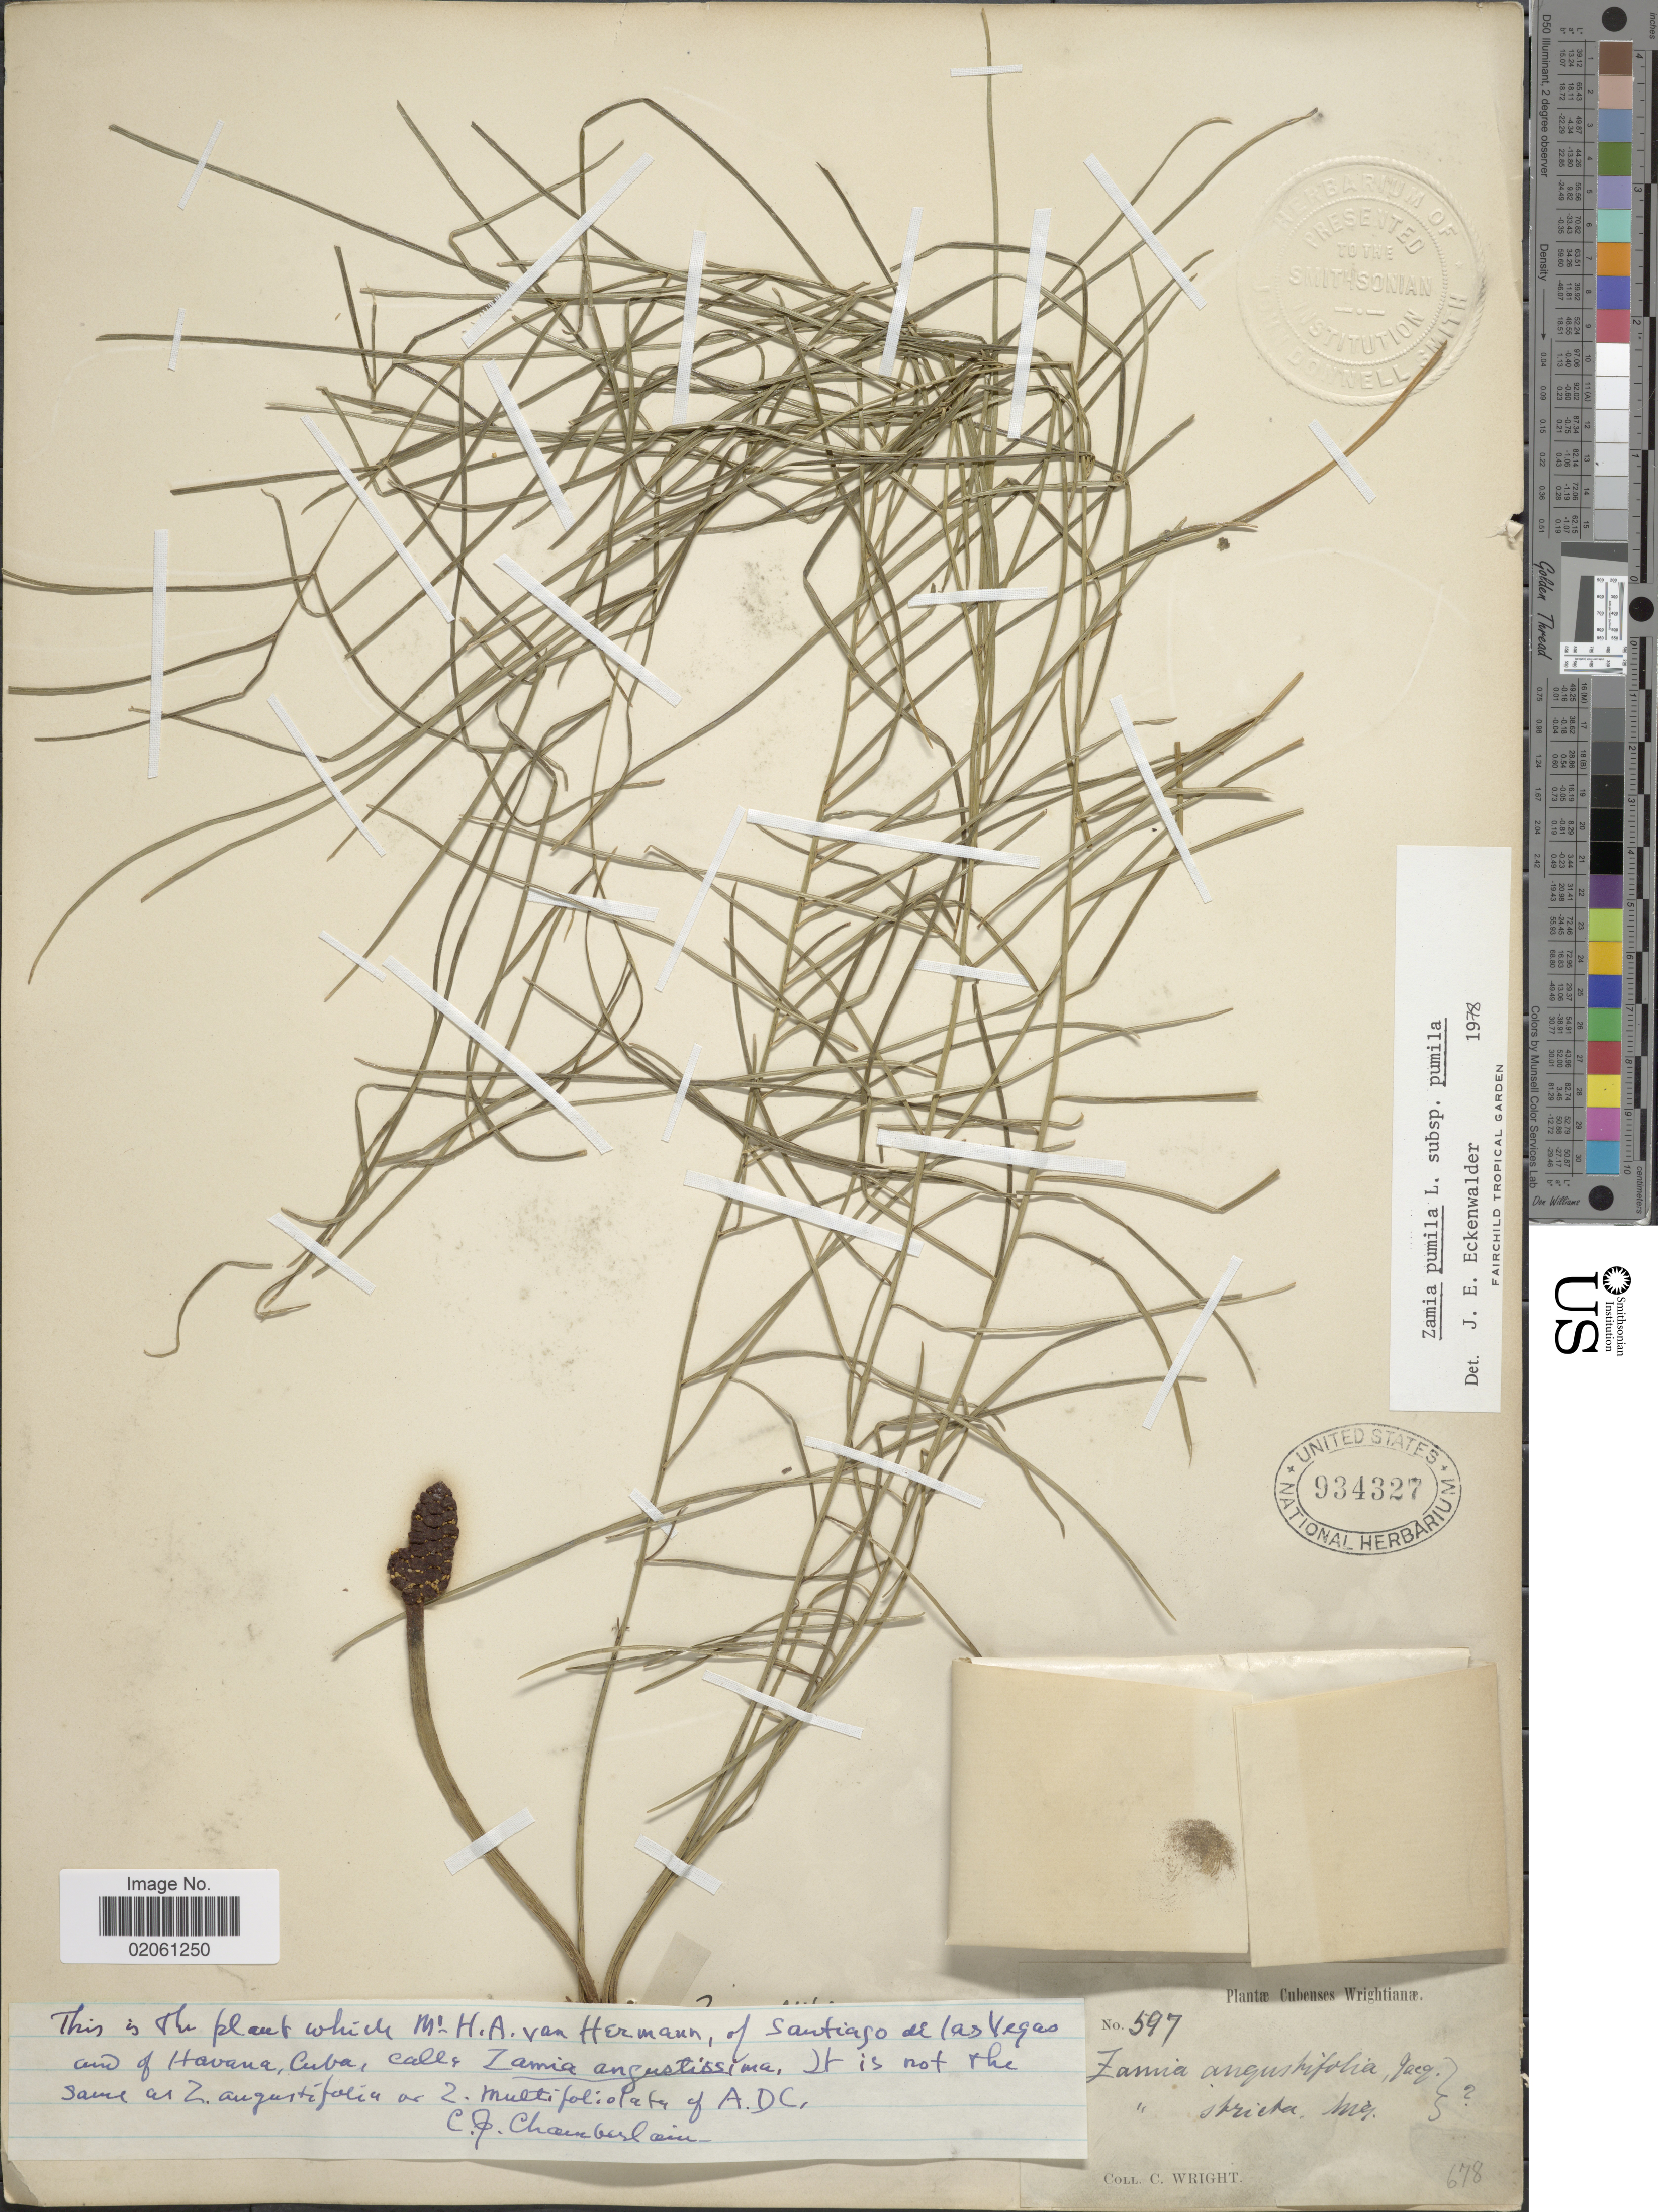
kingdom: Plantae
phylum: Tracheophyta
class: Cycadopsida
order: Cycadales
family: Zamiaceae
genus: Zamia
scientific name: Zamia pumila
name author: L.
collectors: C. Wright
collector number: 597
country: Cuba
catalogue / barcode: US 934327